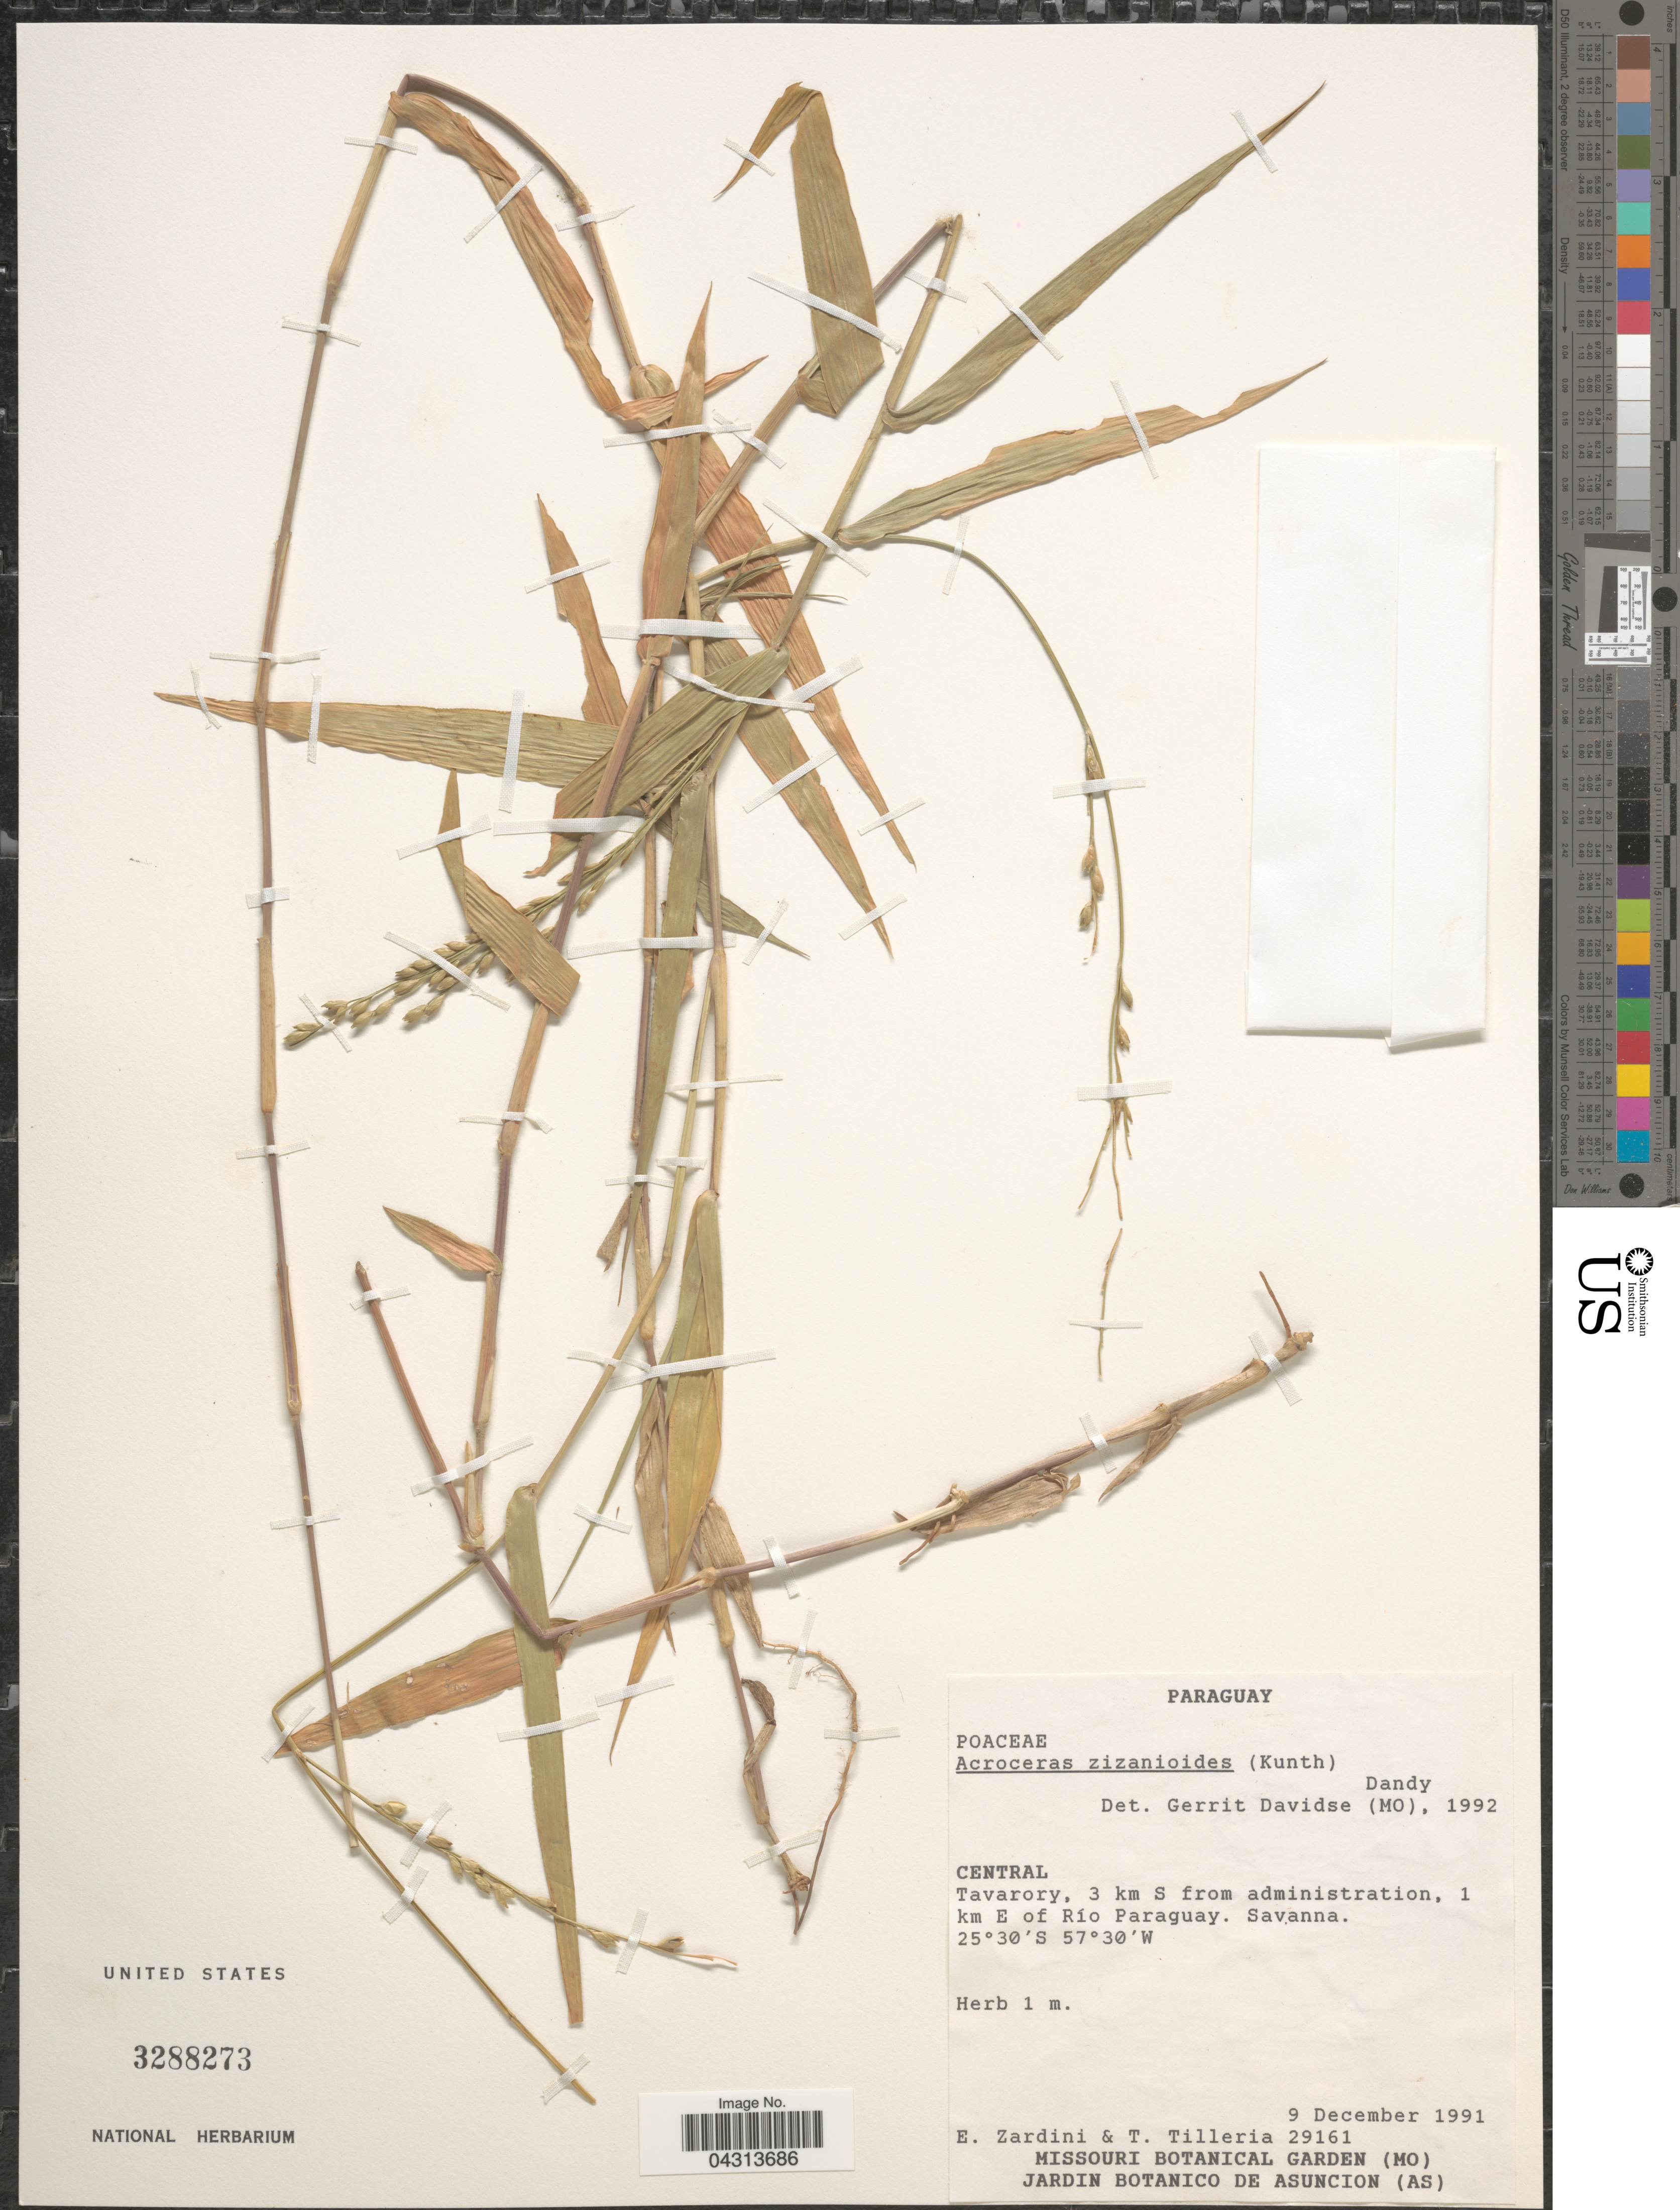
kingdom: Plantae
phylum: Tracheophyta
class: Liliopsida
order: Poales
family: Poaceae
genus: Acroceras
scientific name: Acroceras zizanioides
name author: (Kunth) Dandy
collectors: E. Zardini & T. Tilleria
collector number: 29161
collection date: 1991-12-09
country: Paraguay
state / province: Central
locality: Tavarory, 3 km S from administration, 1 km E of Río Paraguay.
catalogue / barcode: US 3288273